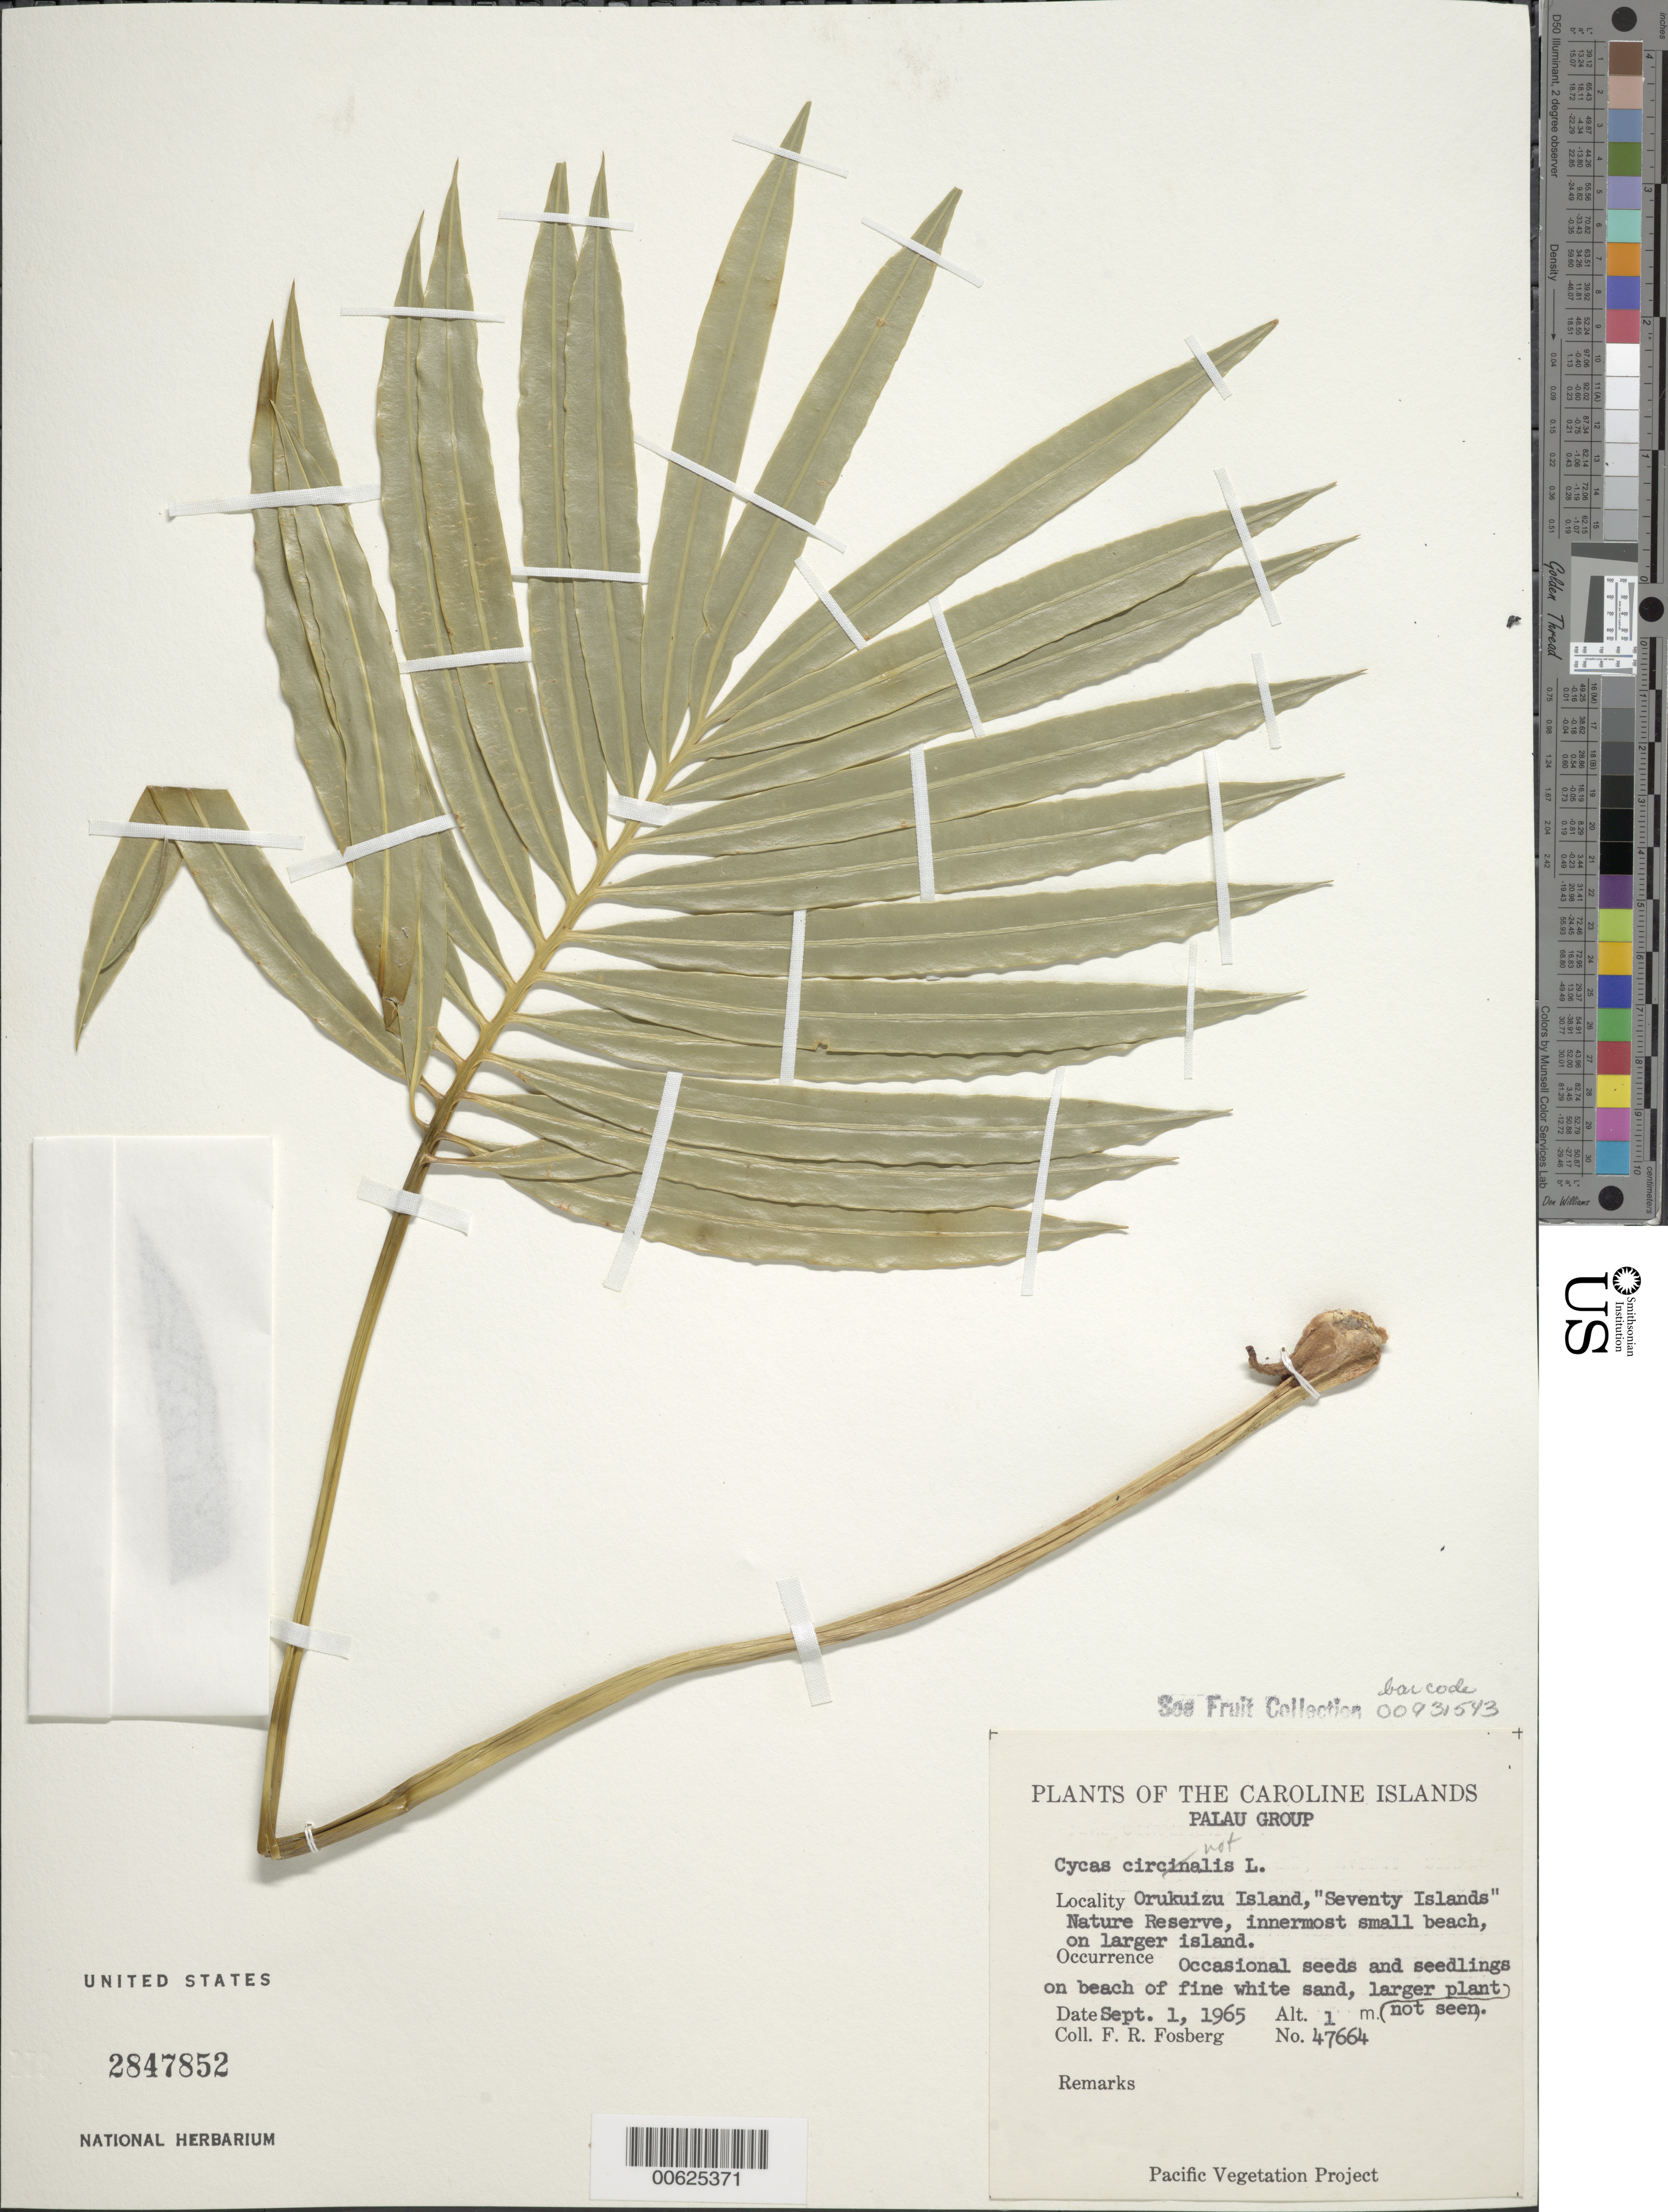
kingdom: Plantae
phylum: Tracheophyta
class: Cycadopsida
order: Cycadales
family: Cycadaceae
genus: Cycas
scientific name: Cycas sp.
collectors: F. R. Fosberg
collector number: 47664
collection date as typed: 01 Sep 1965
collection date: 1965-09-01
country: Palau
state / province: Koror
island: Ngerukeuid [Orukuizu]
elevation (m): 1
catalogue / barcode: US 2847852